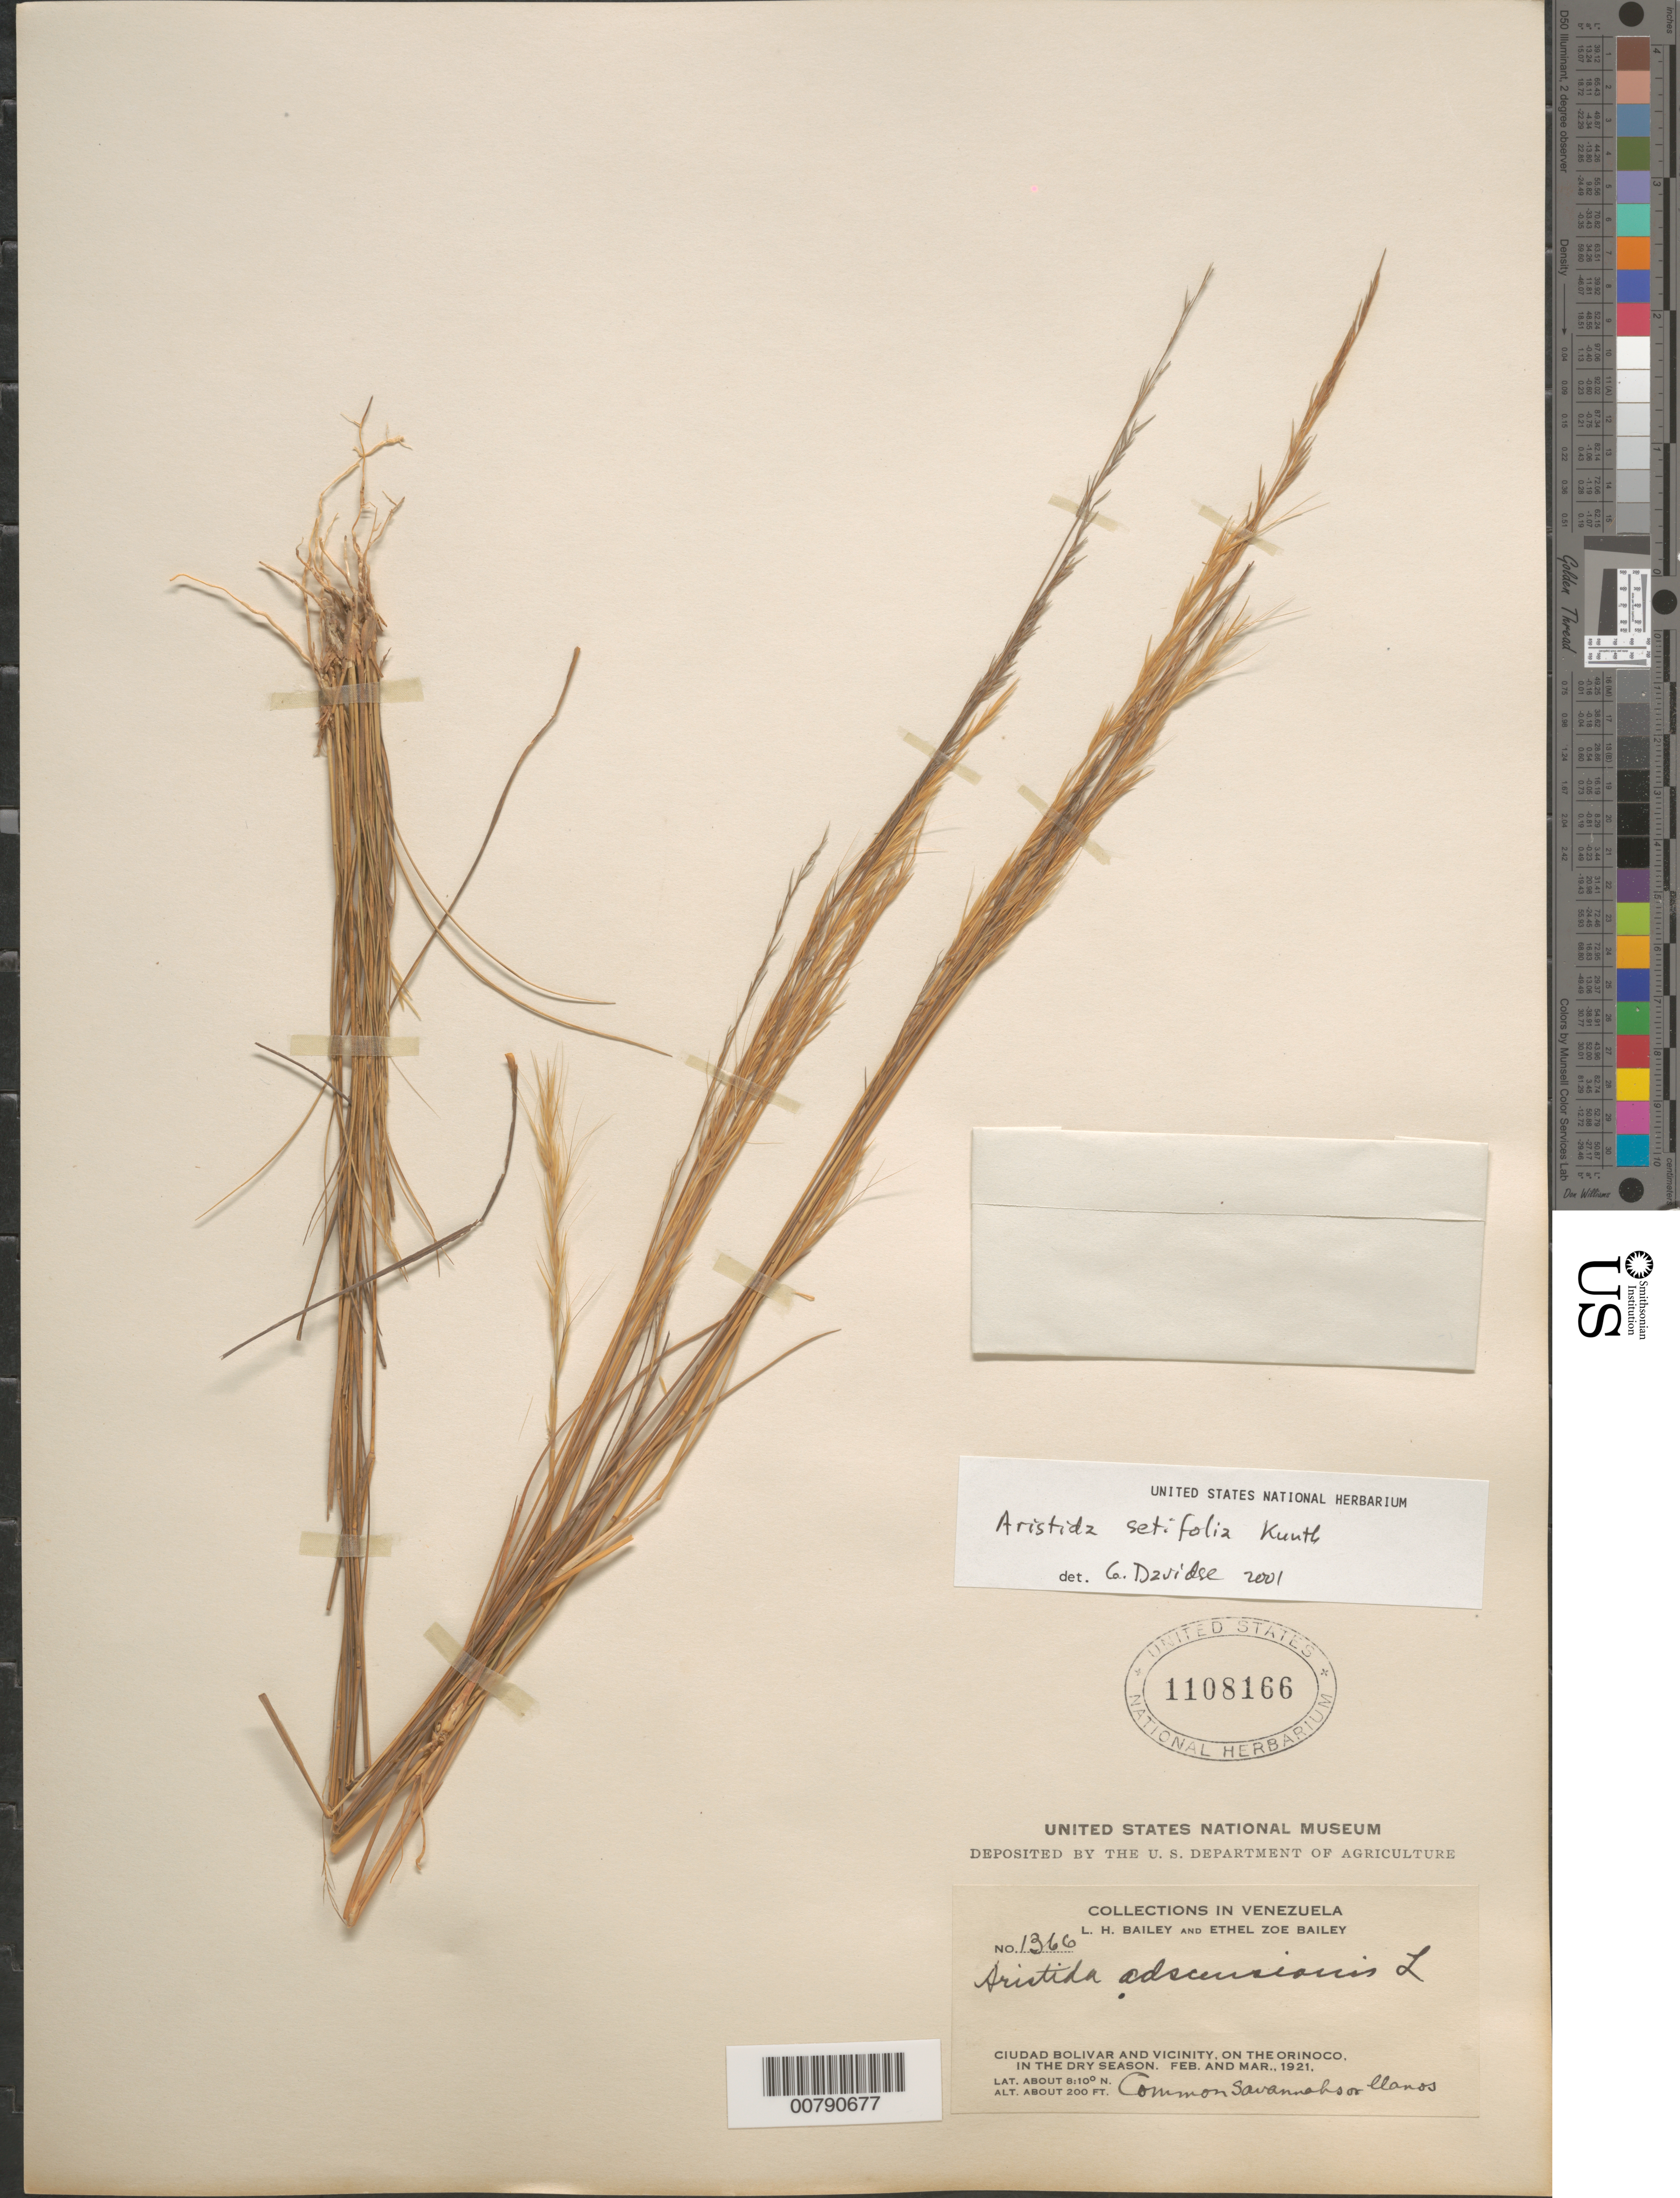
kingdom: Plantae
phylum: Tracheophyta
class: Liliopsida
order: Poales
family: Poaceae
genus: Aristida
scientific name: Aristida setifolia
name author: Kunth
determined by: Davidse, Gerrit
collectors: L. H. Bailey & E. Z. Bailey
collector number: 1366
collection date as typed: Feb-21 and Mar-21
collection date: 1921-02,1921-03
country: Venezuela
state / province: Bolívar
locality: Ciudad Bolívar and vicinity, Orinoco R.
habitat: Savannas or llanos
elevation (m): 61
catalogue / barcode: US 1108166